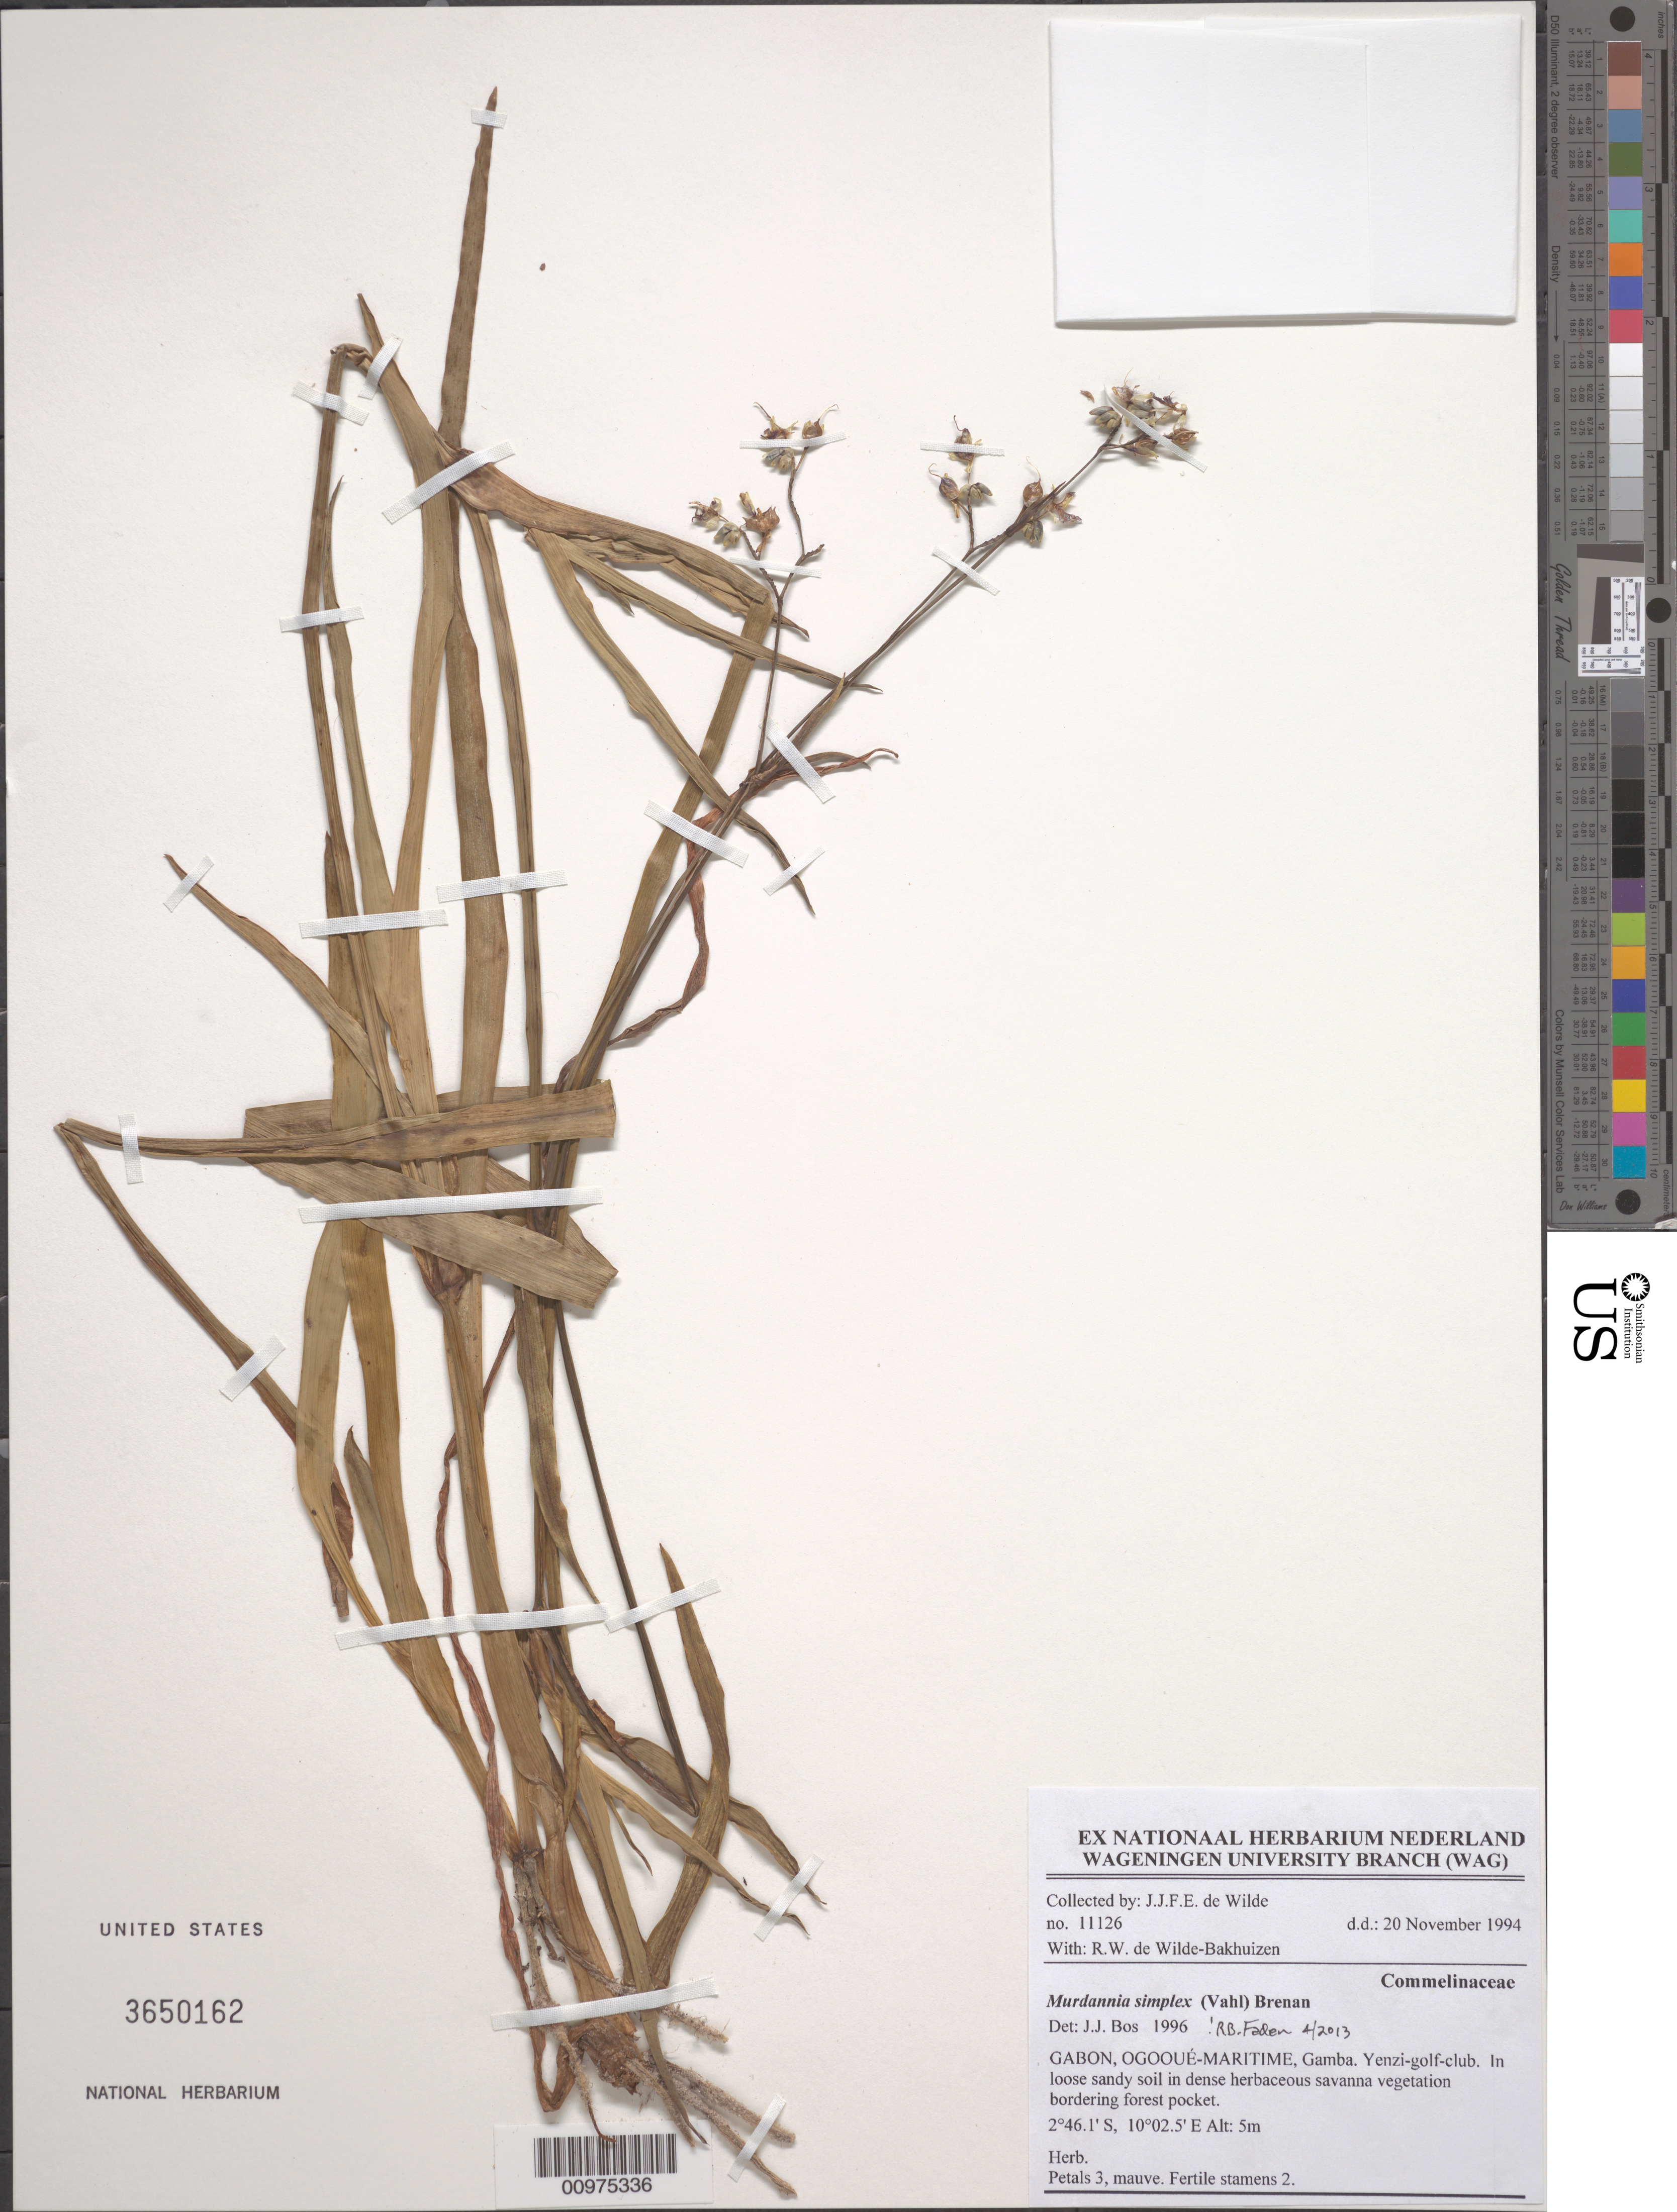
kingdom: Plantae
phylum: Tracheophyta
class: Liliopsida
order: Commelinales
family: Commelinaceae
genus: Murdannia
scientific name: Murdannia simplex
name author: (Vahl) Brenan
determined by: Faden, Robert B., (US), Smithsonian Institution - National Museum of Natural History (UNITED STATES)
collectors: J.J. de Wilde & R. Wilde-Bakhuizen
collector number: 11126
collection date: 1994-11-20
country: Gabon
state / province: Ogooué-maritime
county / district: Gamba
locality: Yenzi-golf-club.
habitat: In loose sandy soil in dense herbaceous savanna vegetation bordering forest pocket.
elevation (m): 5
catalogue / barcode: US 3650162